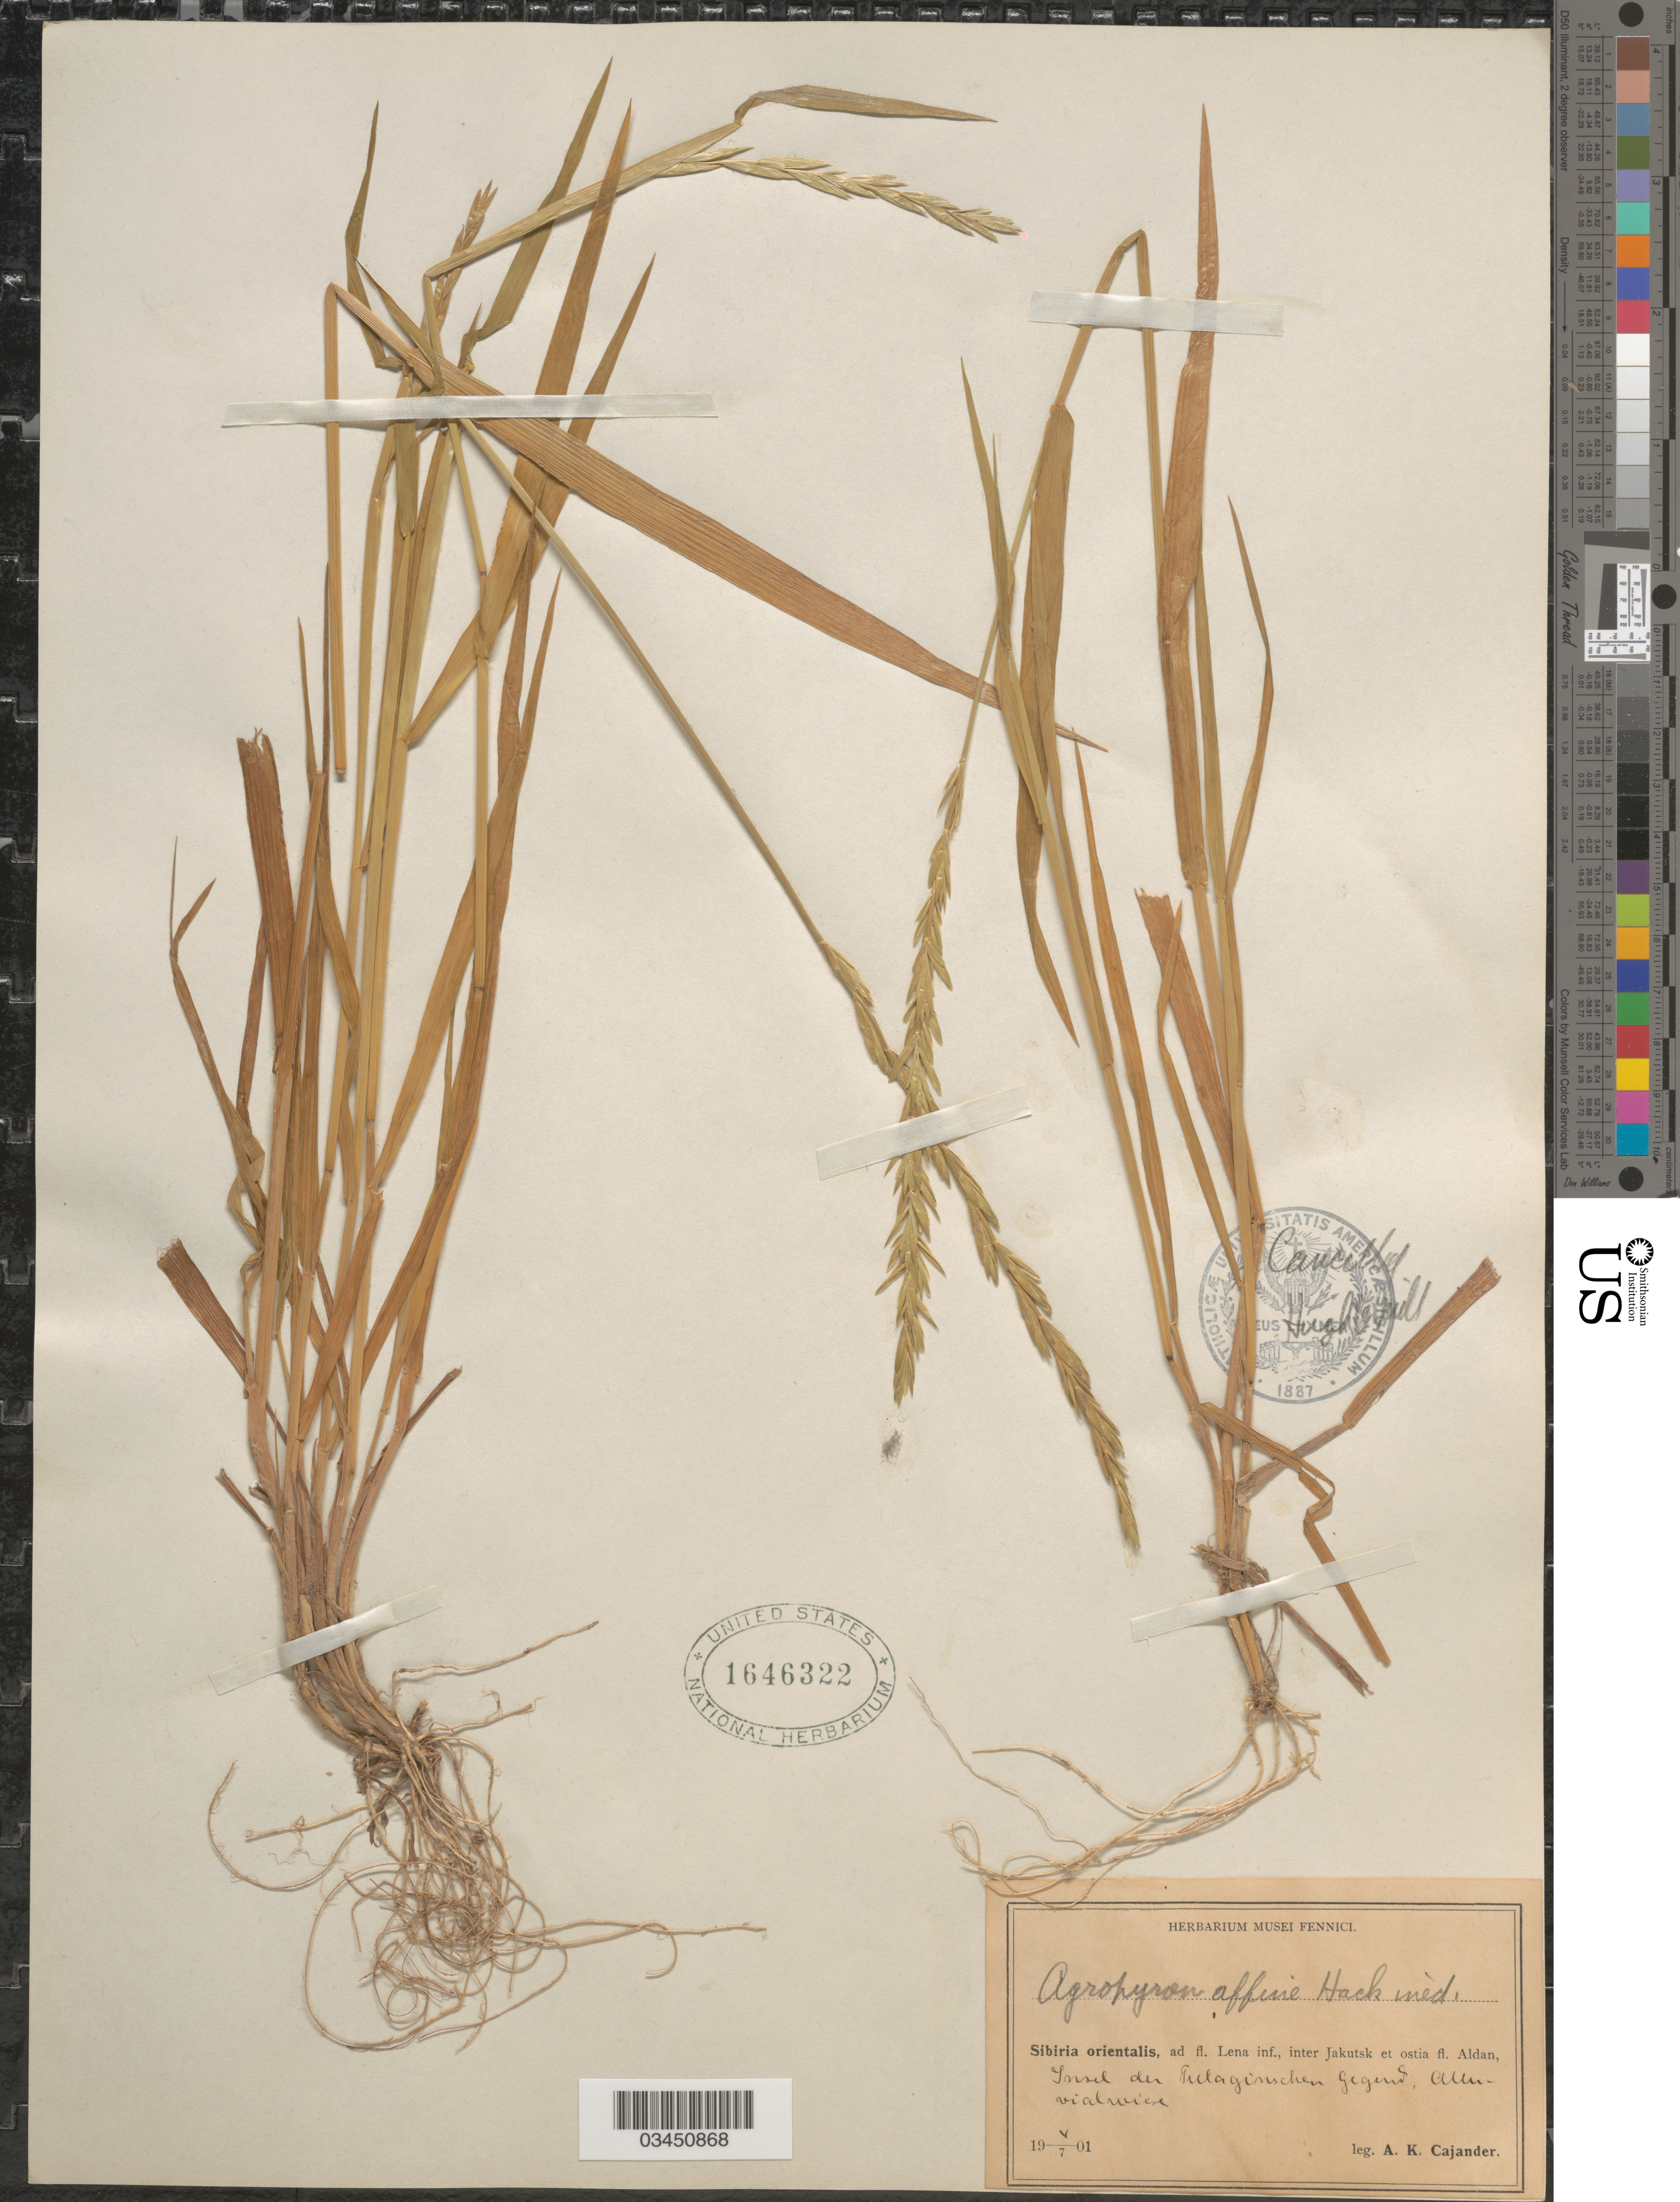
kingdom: Plantae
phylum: Tracheophyta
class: Liliopsida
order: Poales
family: Poaceae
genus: Elymus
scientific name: Elymus sp.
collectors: A. Cajander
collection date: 1901-07-05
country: Russian Federation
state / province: Sakha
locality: Sibiria orientalis, ad fl. Lena inf., inter Jakutsk et ostia fl. Aldan, Insel de Fulaginschen Gegend. Alluvial rivier.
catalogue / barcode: US 1646322